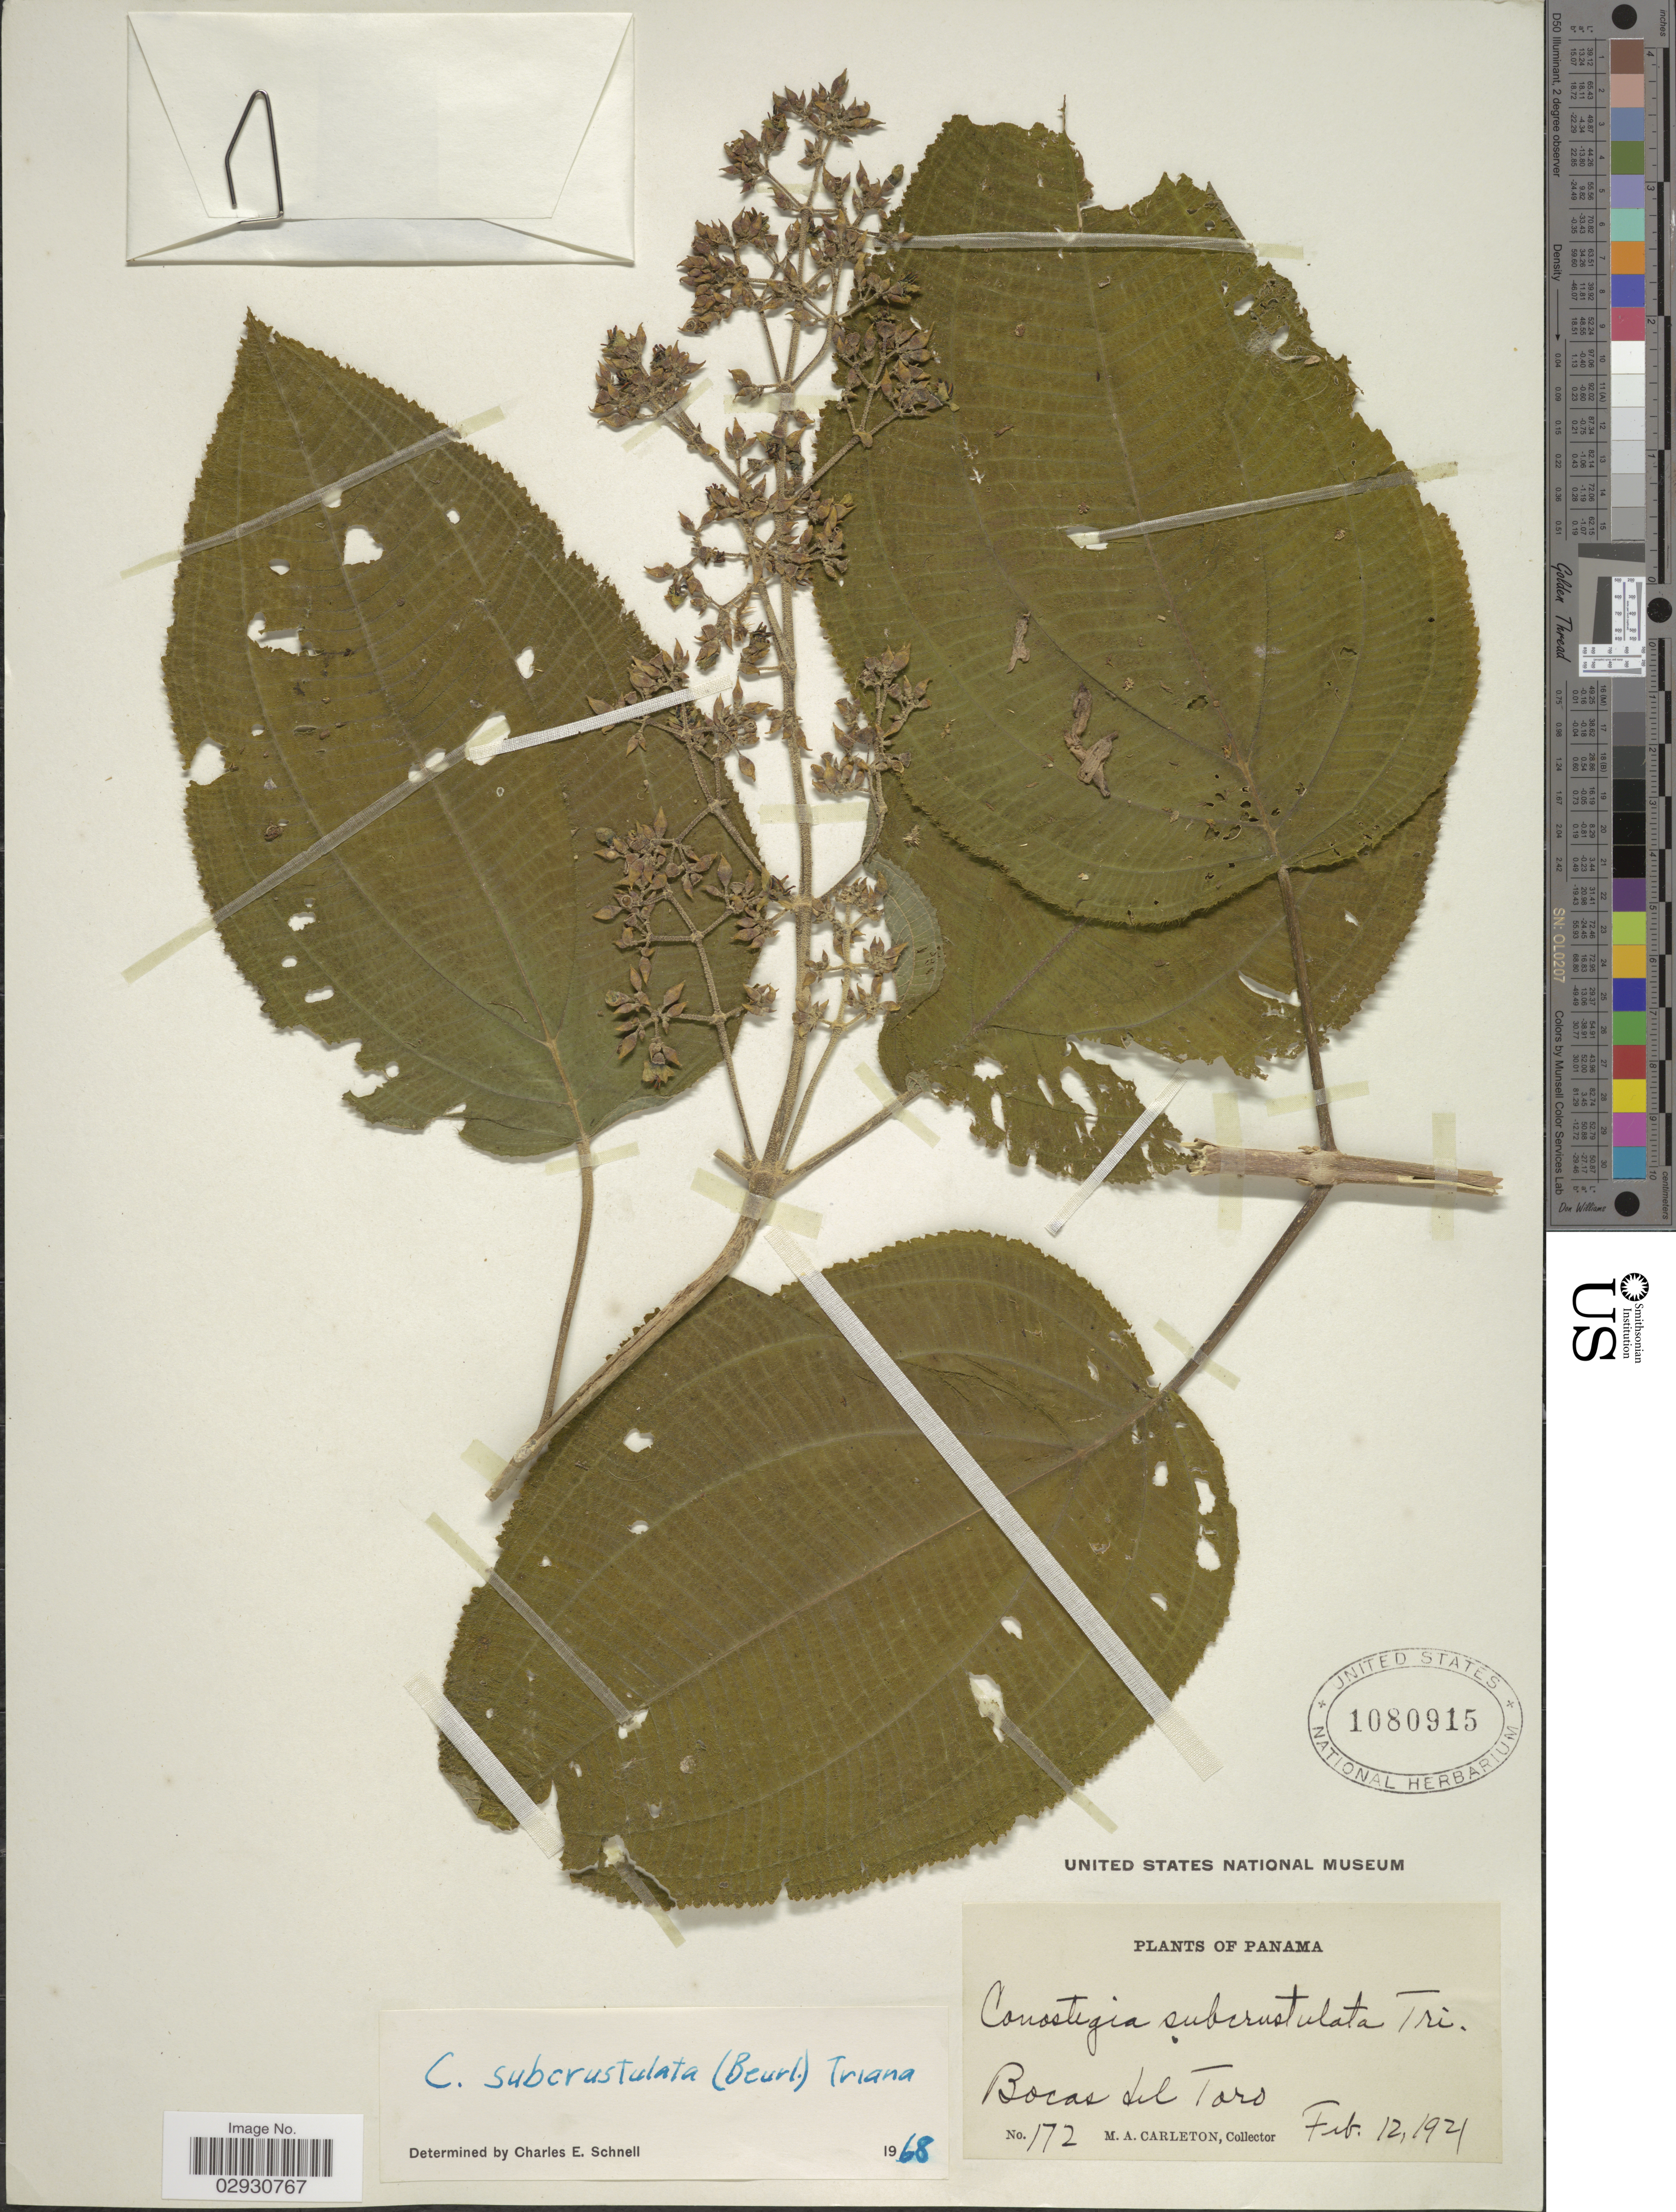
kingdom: Plantae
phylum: Tracheophyta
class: Magnoliopsida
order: Myrtales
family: Melastomataceae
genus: Conostegia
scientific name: Conostegia subcrustulata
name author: (Beurl.) Triana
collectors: M. A. Carleton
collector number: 172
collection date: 1921-02-12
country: Panama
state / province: Bocas del Toro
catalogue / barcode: US 1080915